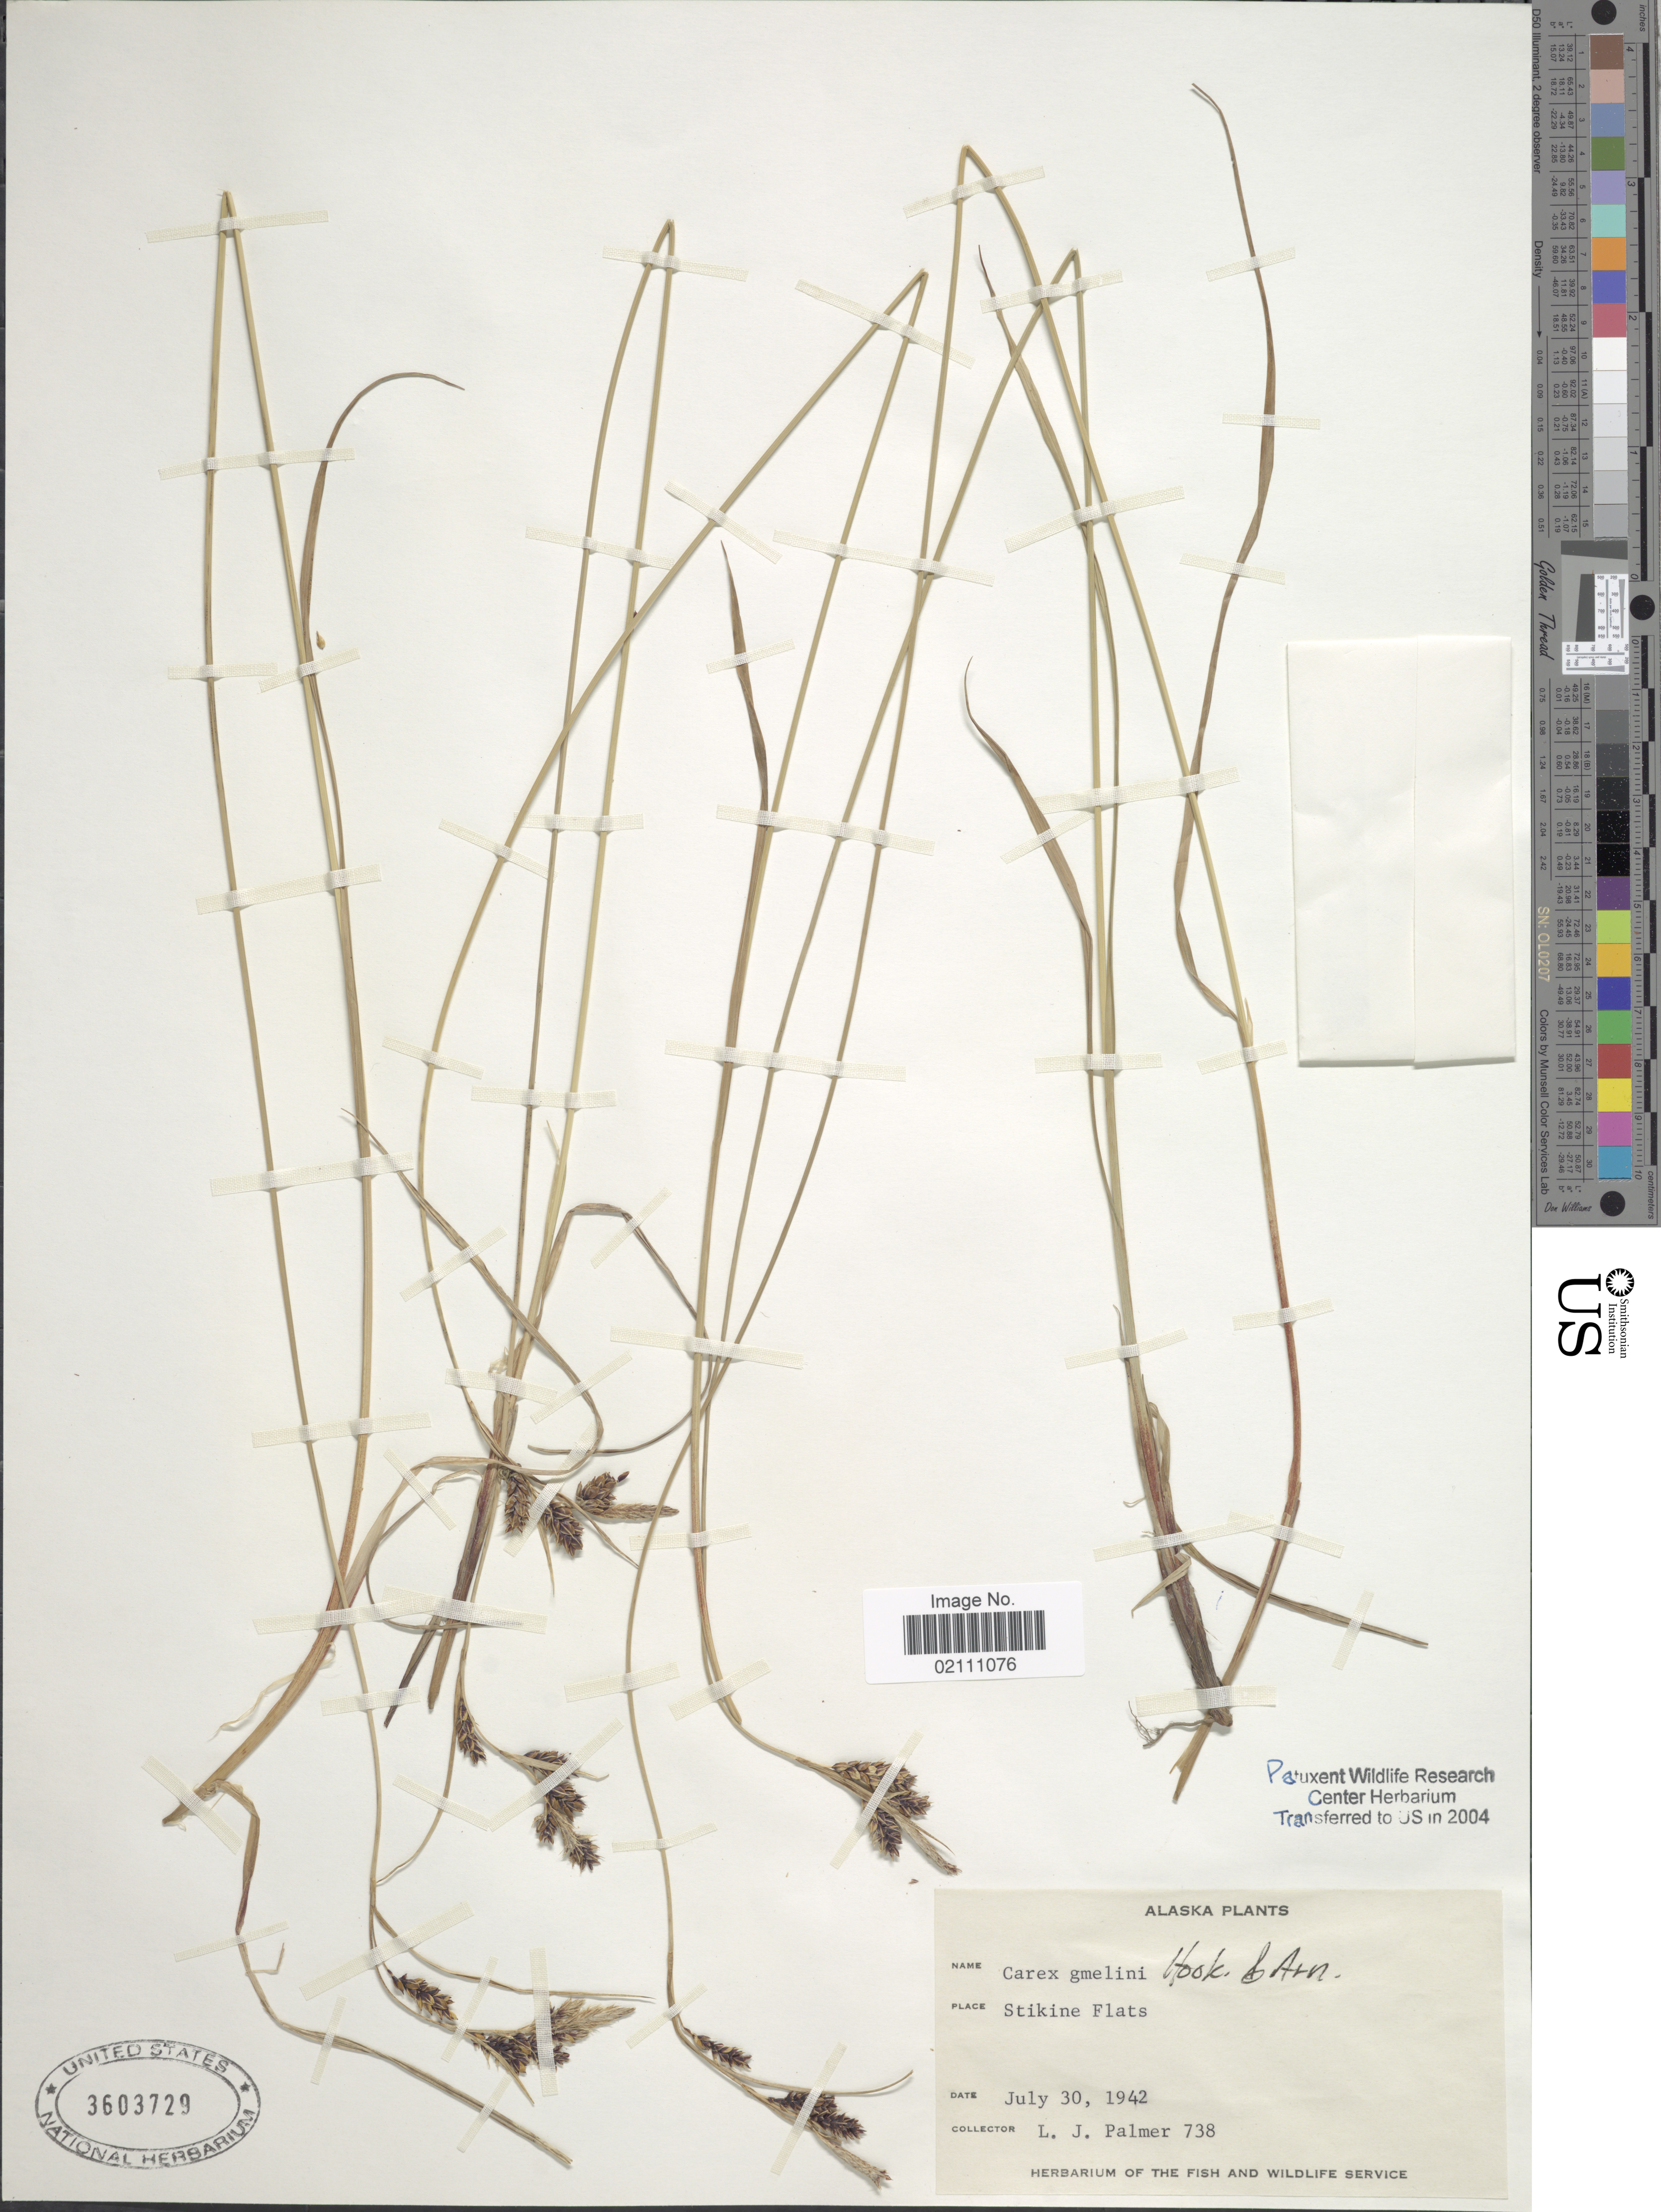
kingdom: Plantae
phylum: Tracheophyta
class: Liliopsida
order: Poales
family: Cyperaceae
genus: Carex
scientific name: Carex gmelinii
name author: Hook. & Arn.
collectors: L. J. Palmer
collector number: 738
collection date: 1942-07-30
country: United States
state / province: Alaska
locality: Stikine Flats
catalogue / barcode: US 3603729